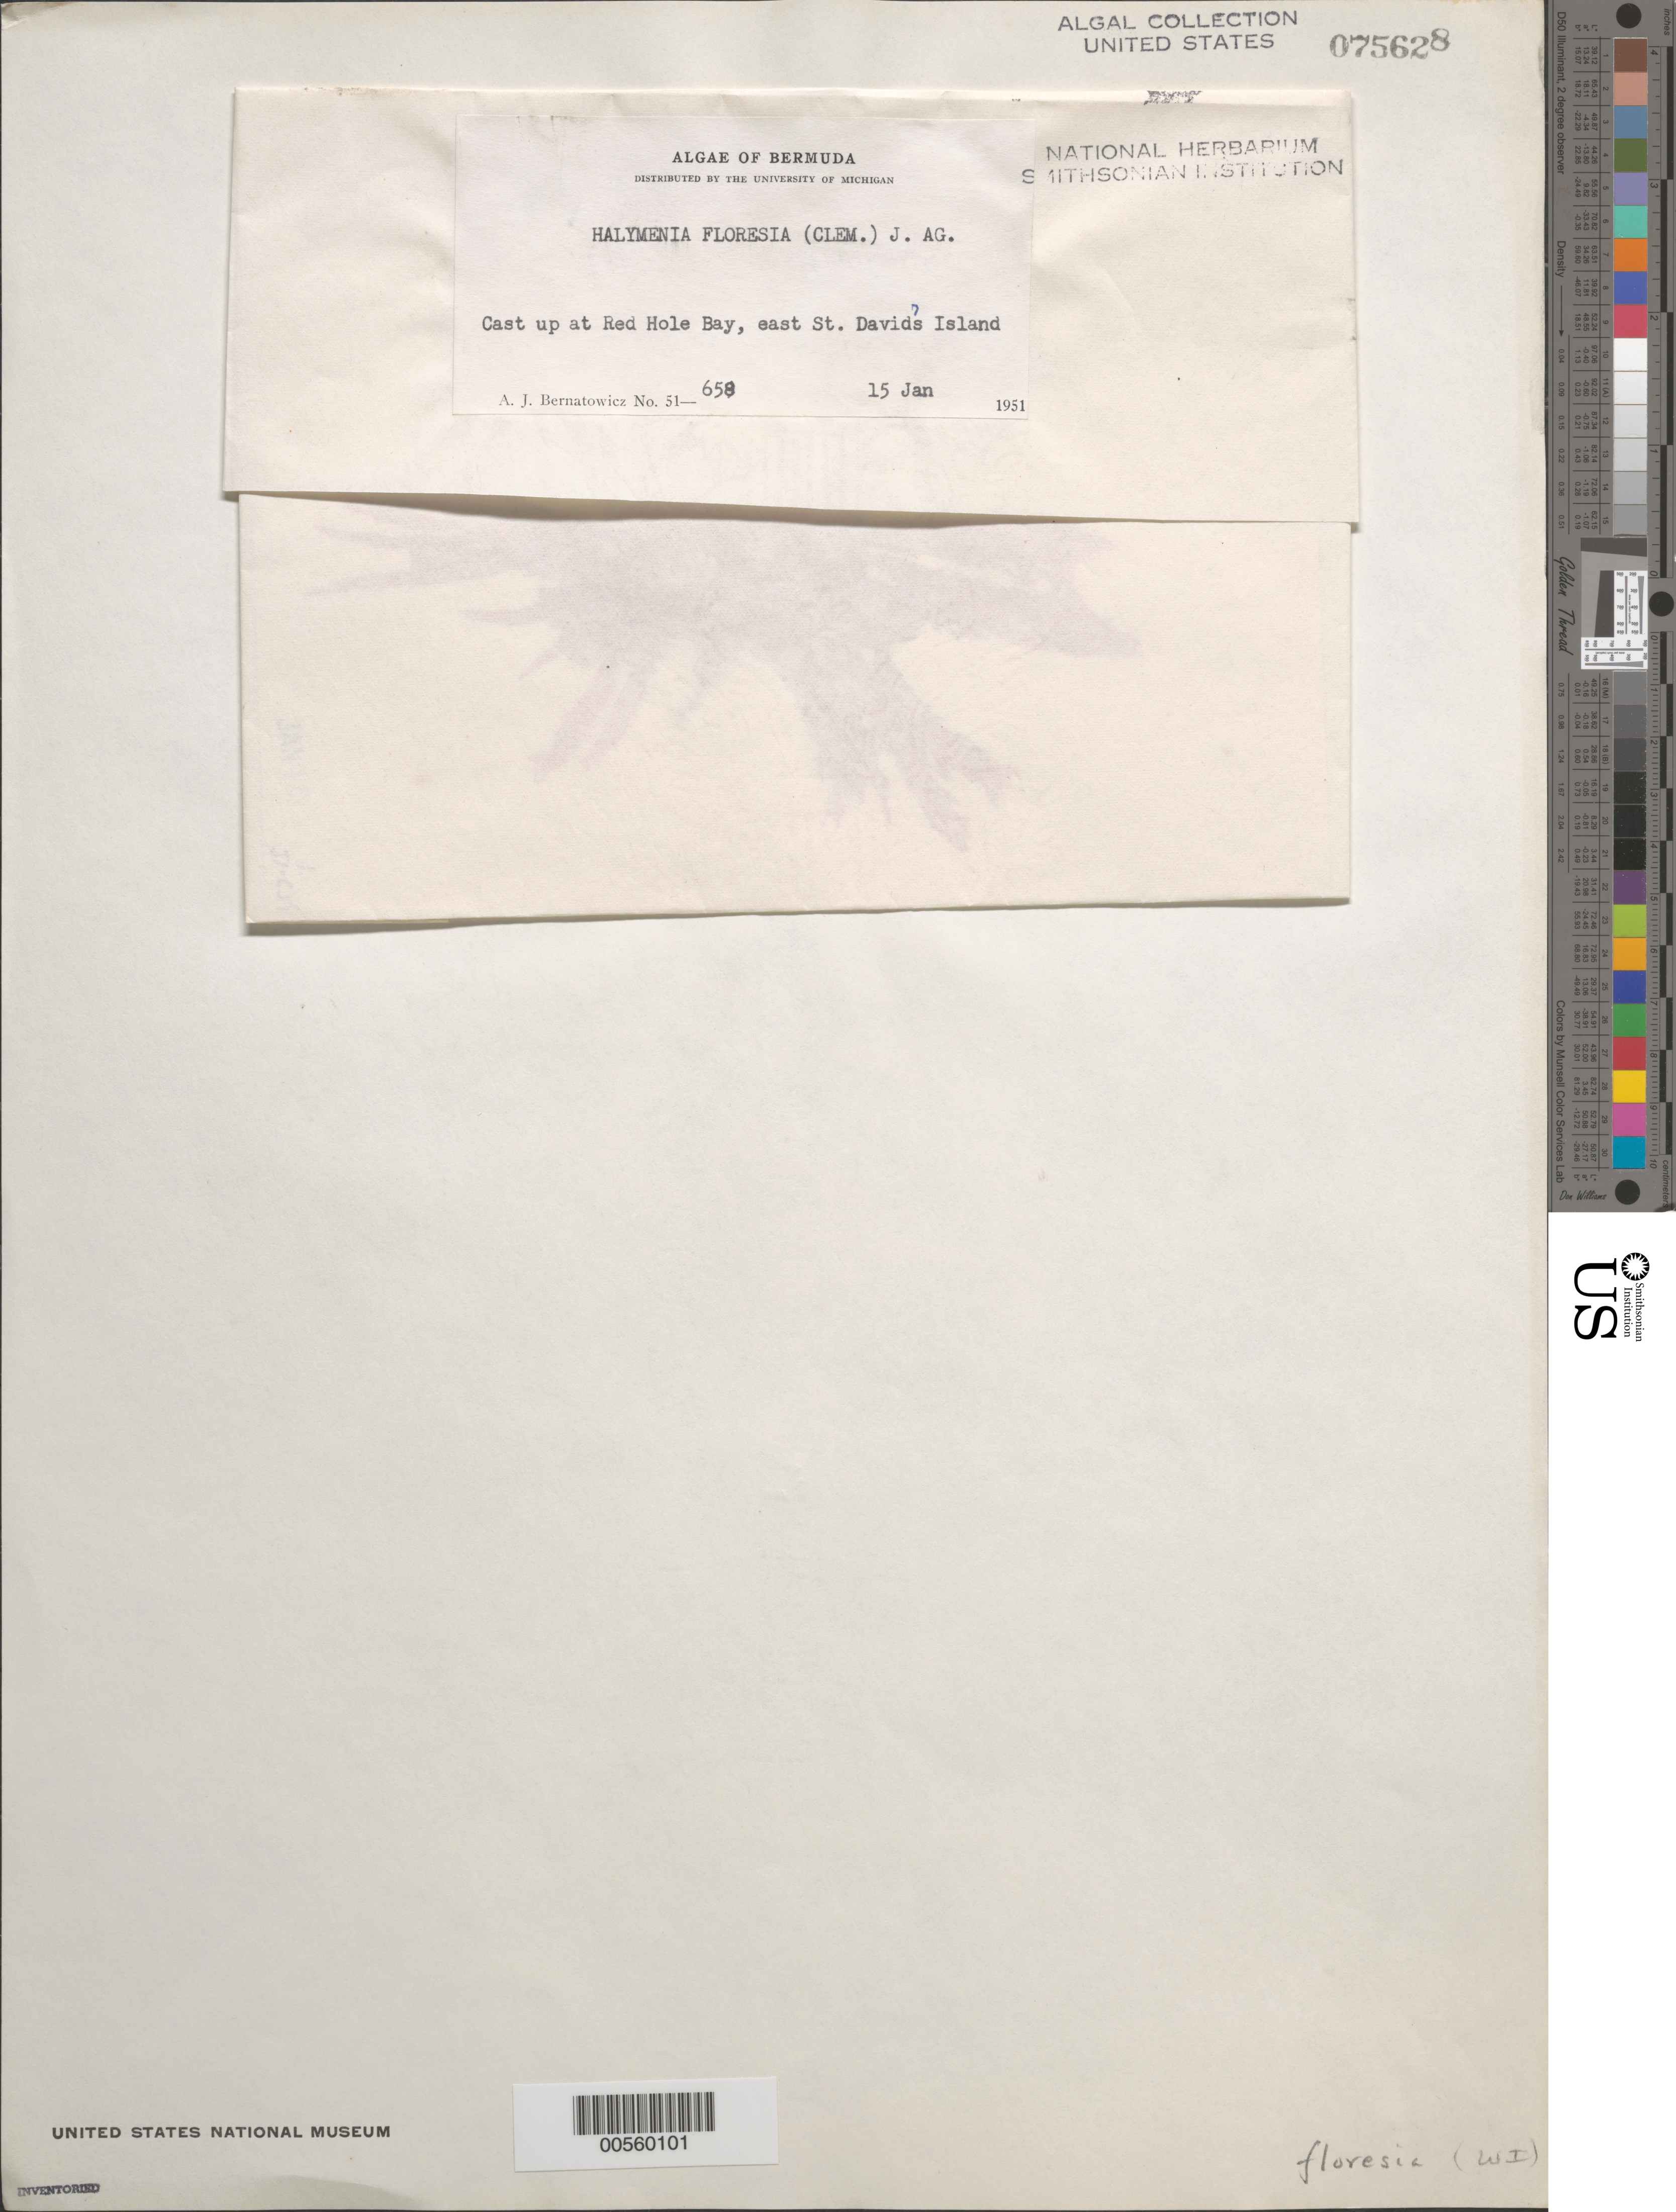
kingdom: Plantae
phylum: Rhodophyta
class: Florideophyceae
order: Halymeniales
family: Halymeniaceae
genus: Halymenia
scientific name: Halymenia floresii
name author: (Clemente) C. Agardh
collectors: A. Bernatowicz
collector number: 51-658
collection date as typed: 15 Jan 1951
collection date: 1951-01-15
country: Bermuda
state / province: Saint George's (parish)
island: St. David's Island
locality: Red Hole Bay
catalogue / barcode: US 75628